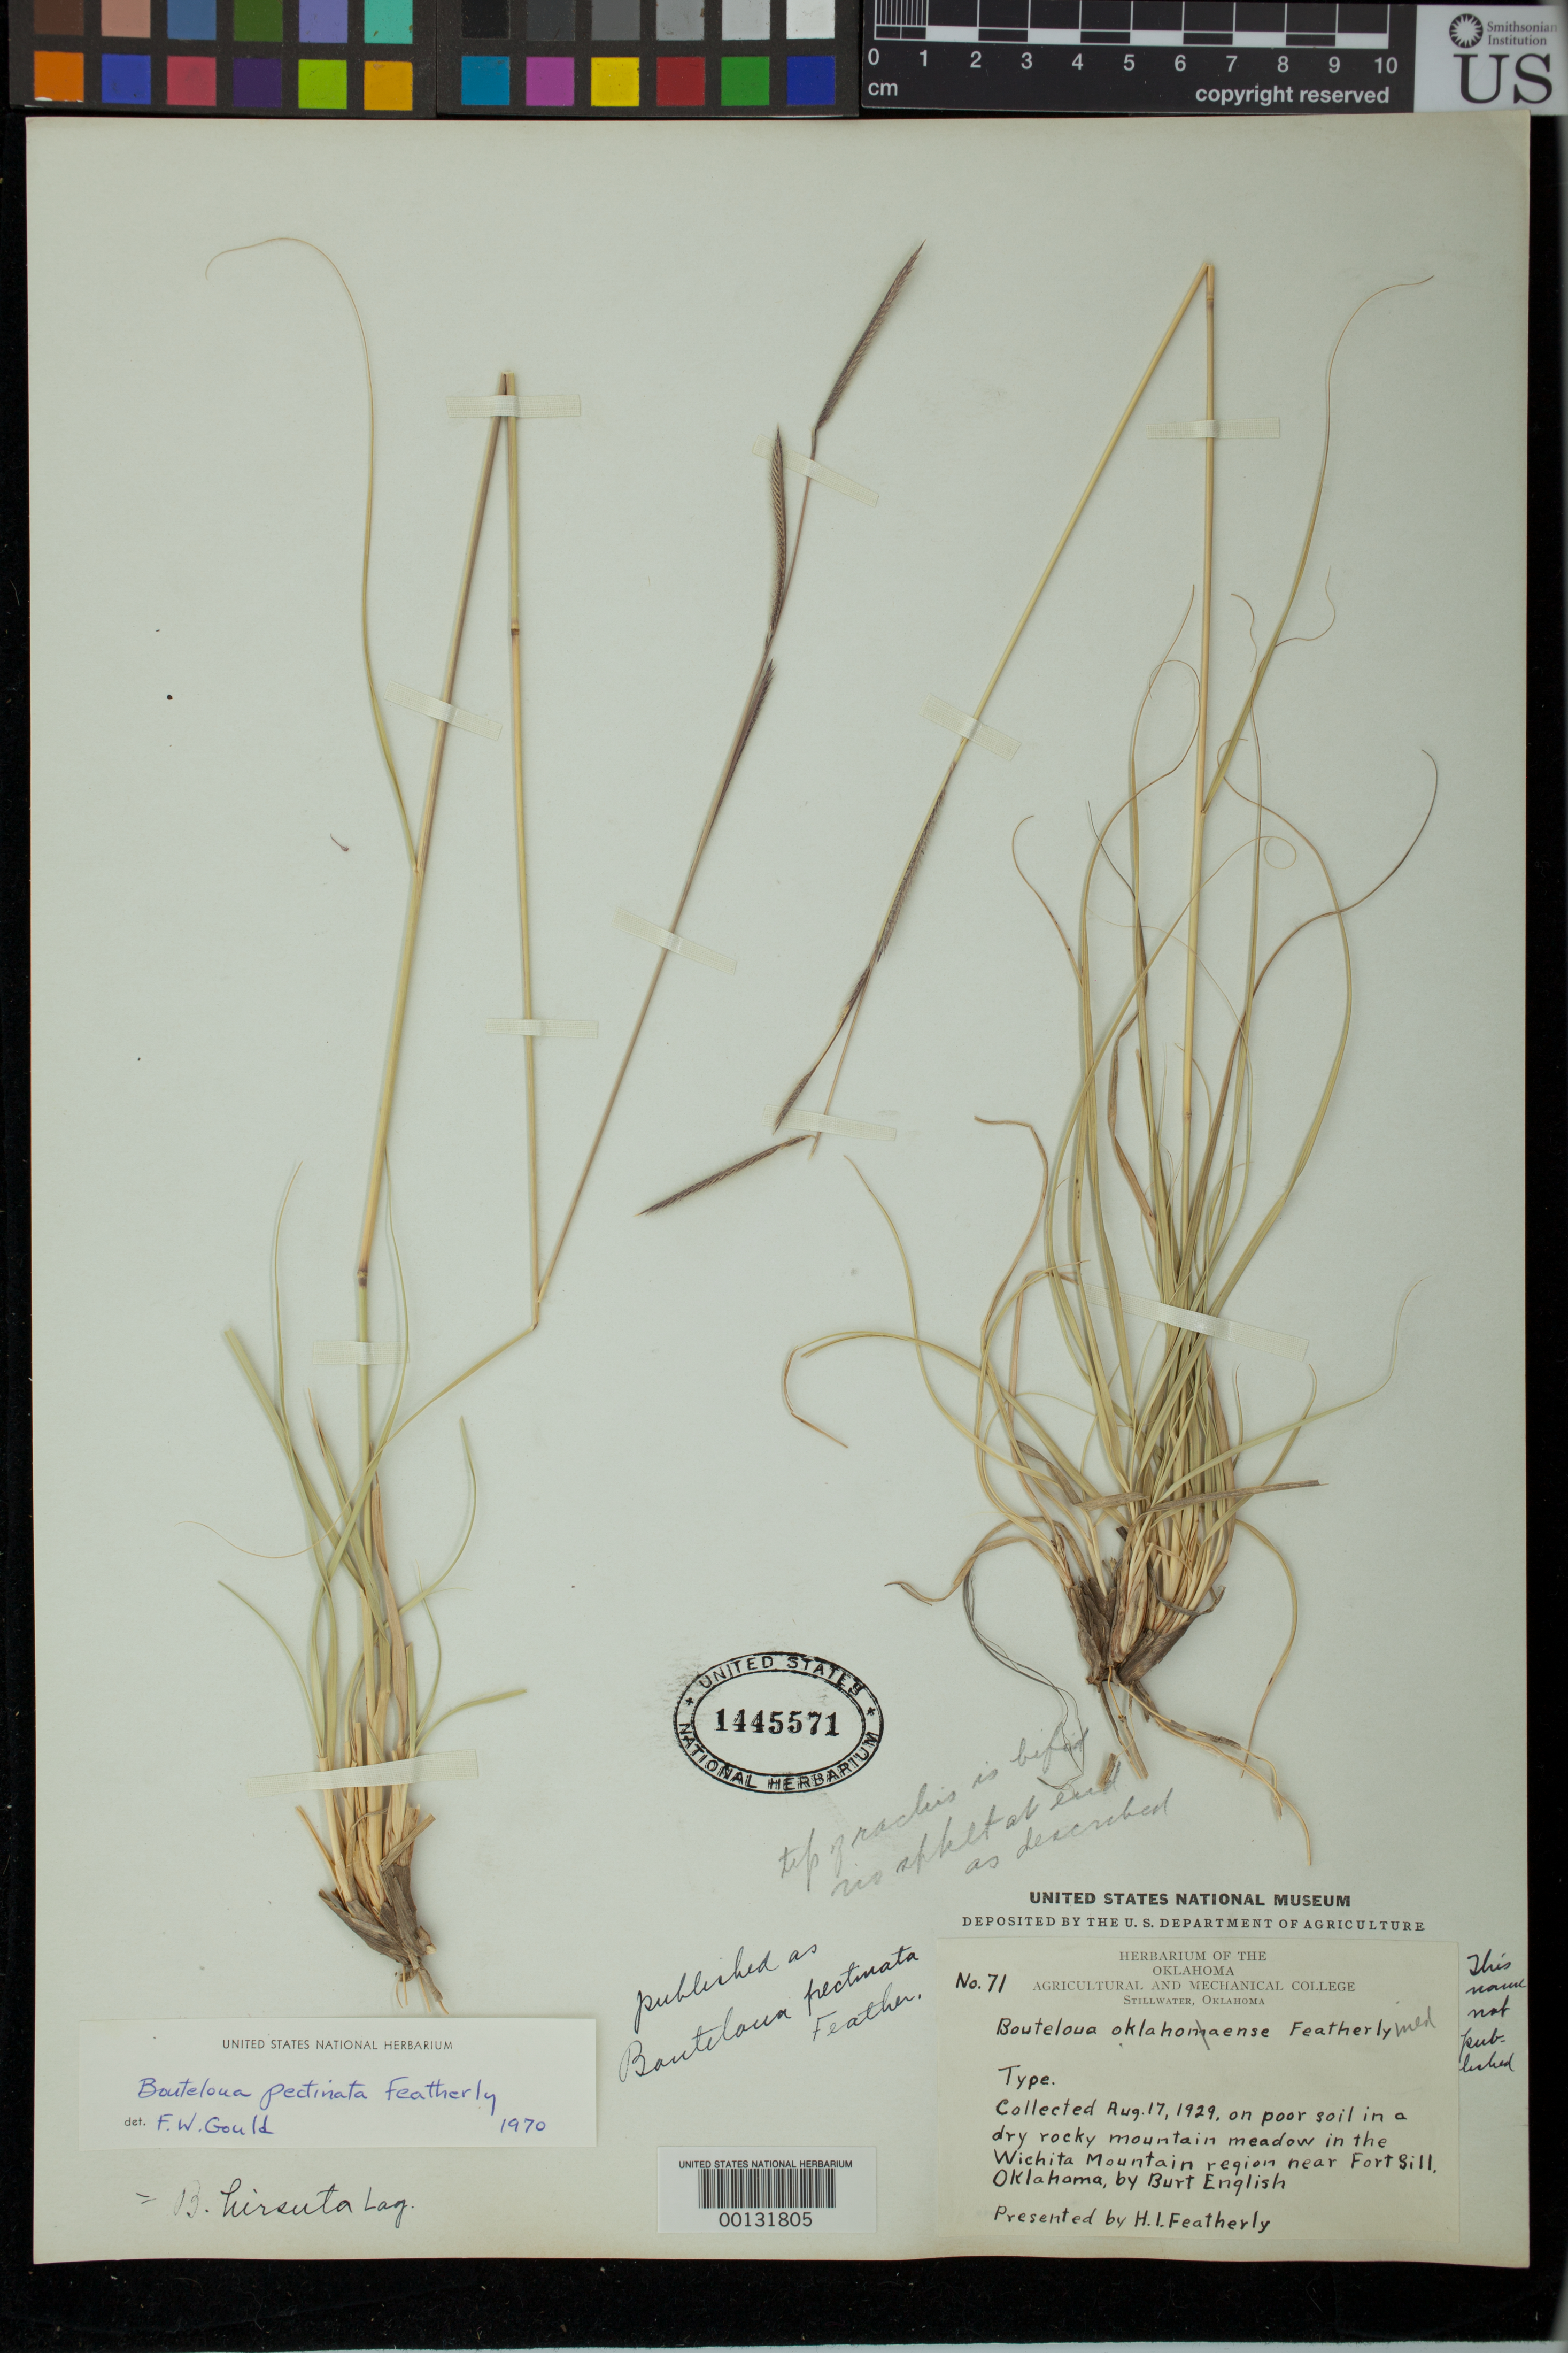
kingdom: Plantae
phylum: Tracheophyta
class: Liliopsida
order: Poales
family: Poaceae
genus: Bouteloua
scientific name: Bouteloua pectinata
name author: Featherly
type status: Holotype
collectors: B. English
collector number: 71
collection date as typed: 17 Aug 1929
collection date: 1929-08-17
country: United States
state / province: Oklahoma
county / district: Payne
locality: Stillwater, Wichita Mt. region near Fort Sill.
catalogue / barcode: US 1445571